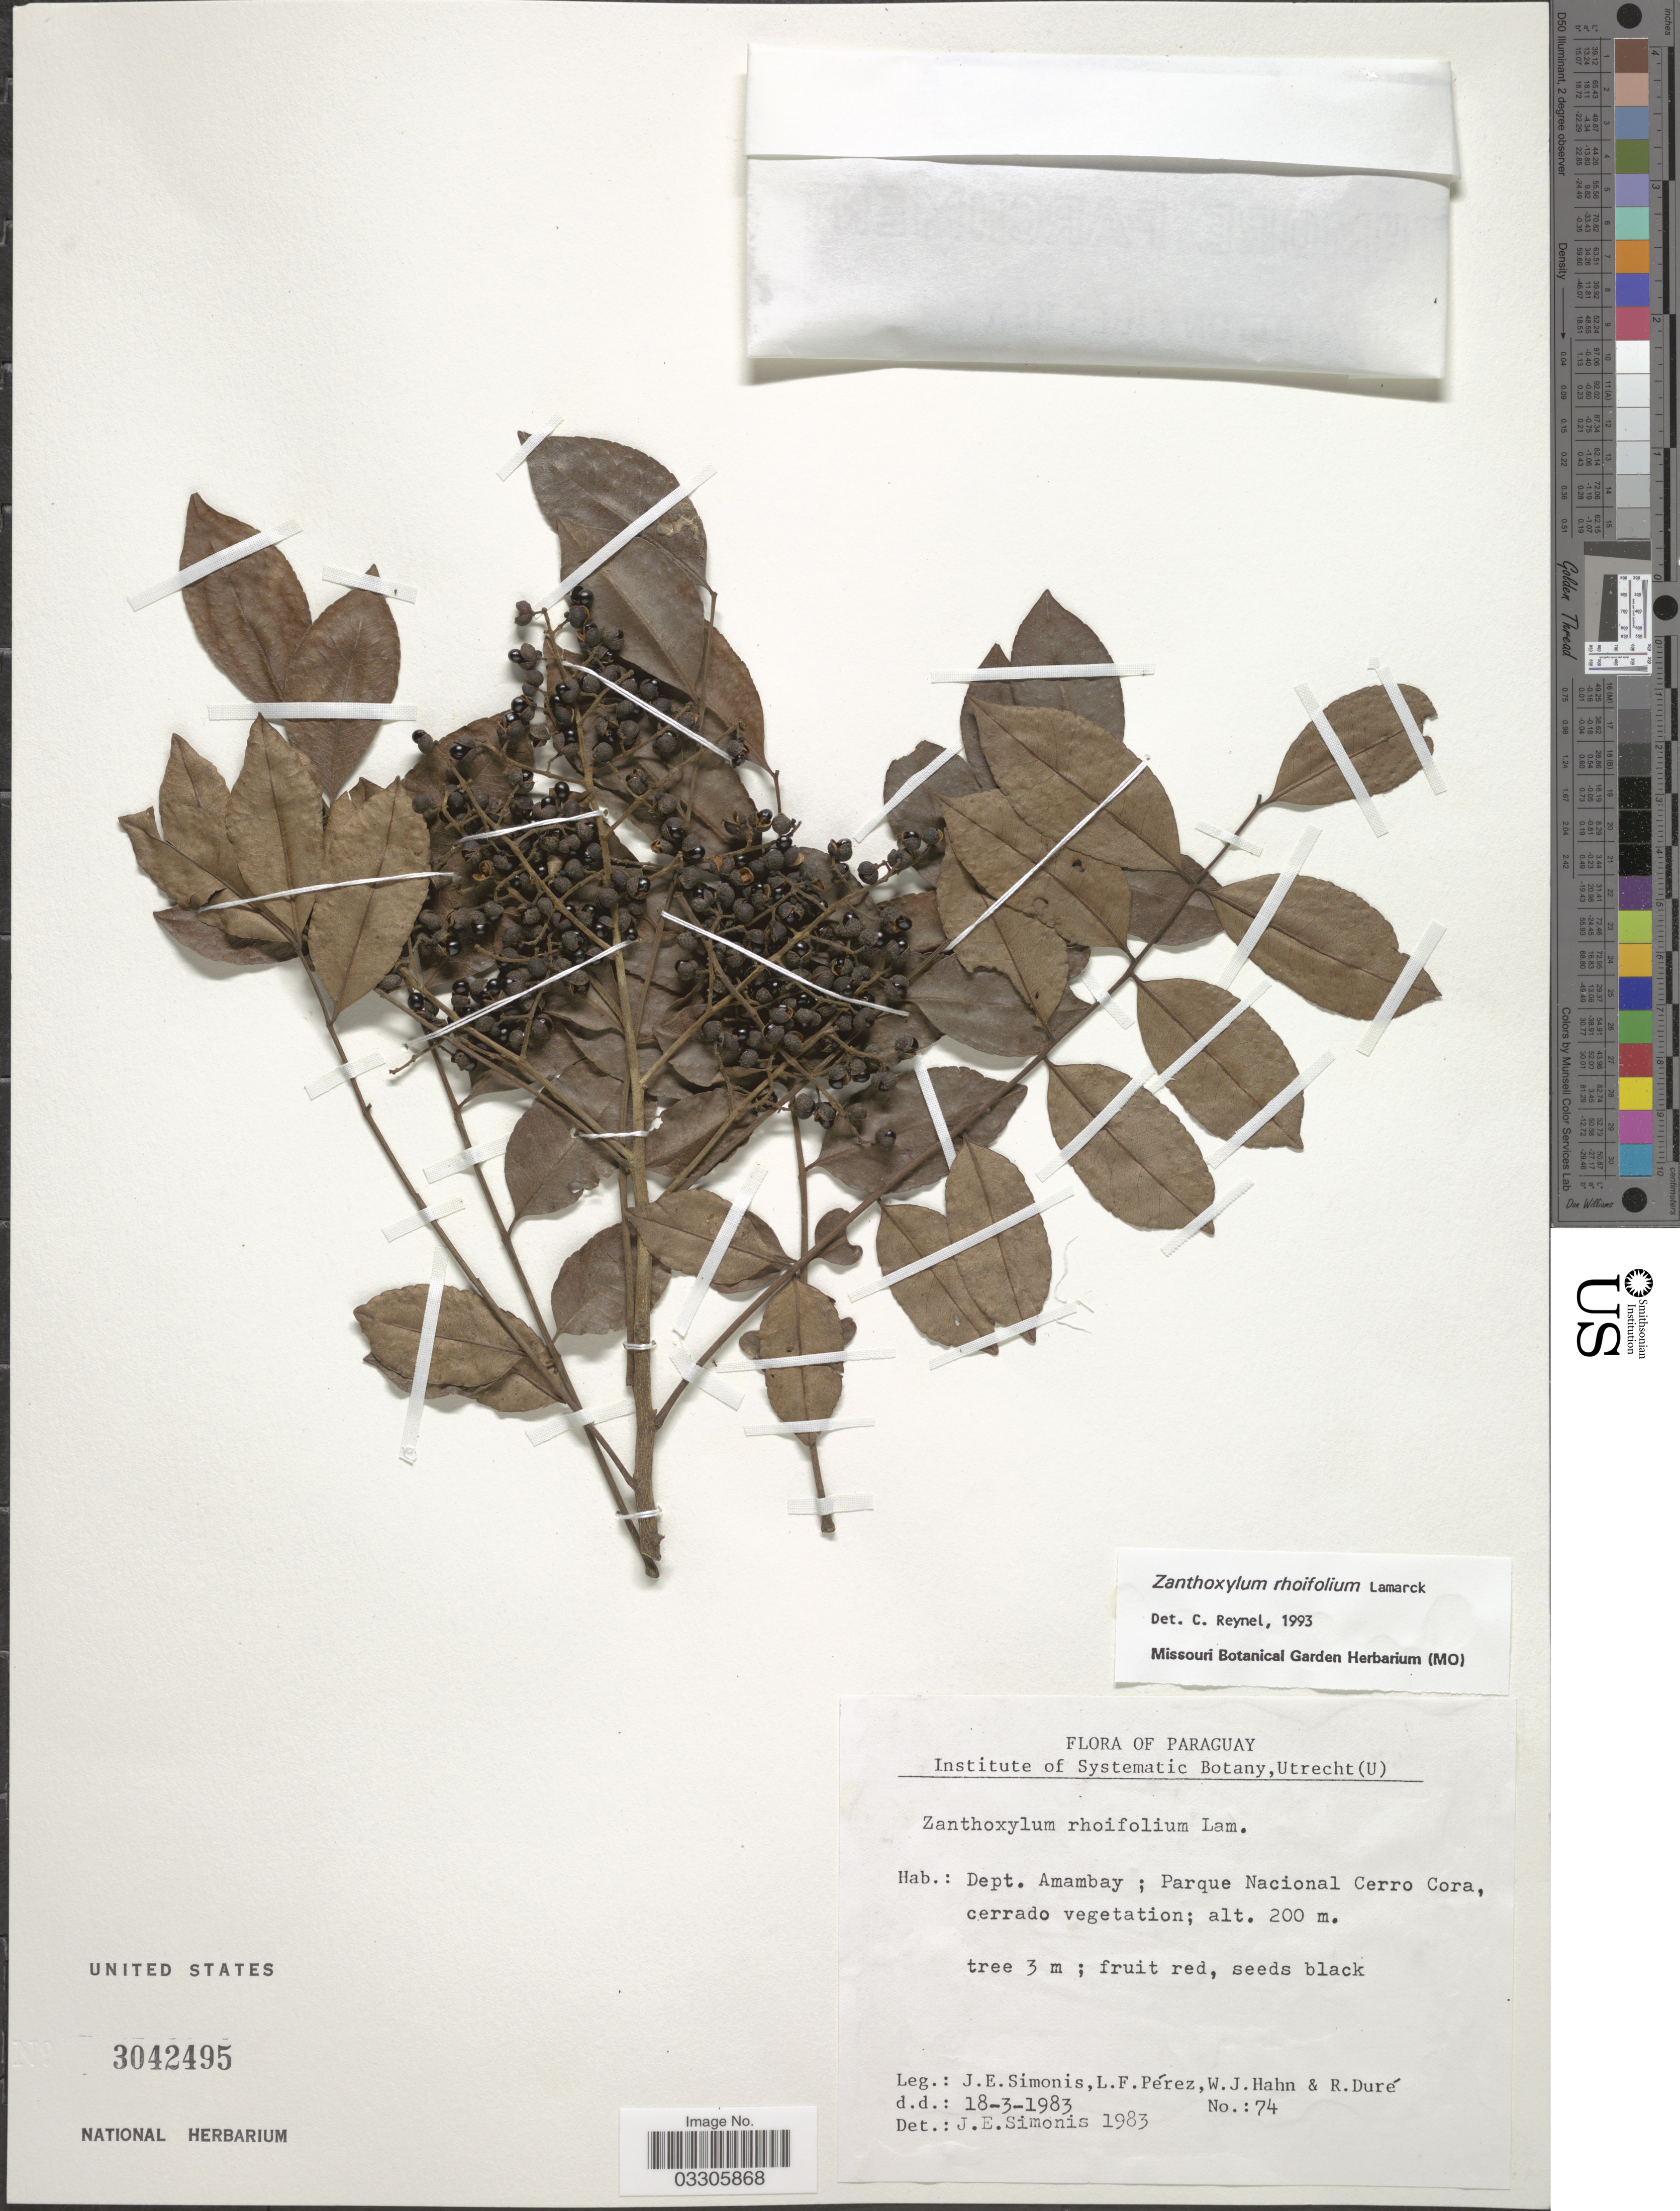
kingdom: Plantae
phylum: Tracheophyta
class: Magnoliopsida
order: Sapindales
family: Rutaceae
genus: Zanthoxylum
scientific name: Zanthoxylum rhoifolium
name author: Lam.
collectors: J. E. Simonis, L. Perez, W. J. Hahn & R. Duré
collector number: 74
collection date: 1983-03-18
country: Paraguay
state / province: Amambay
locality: Dept. Amambay; Parque Nacional Cerro Cora.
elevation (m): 200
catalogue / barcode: US 3042495